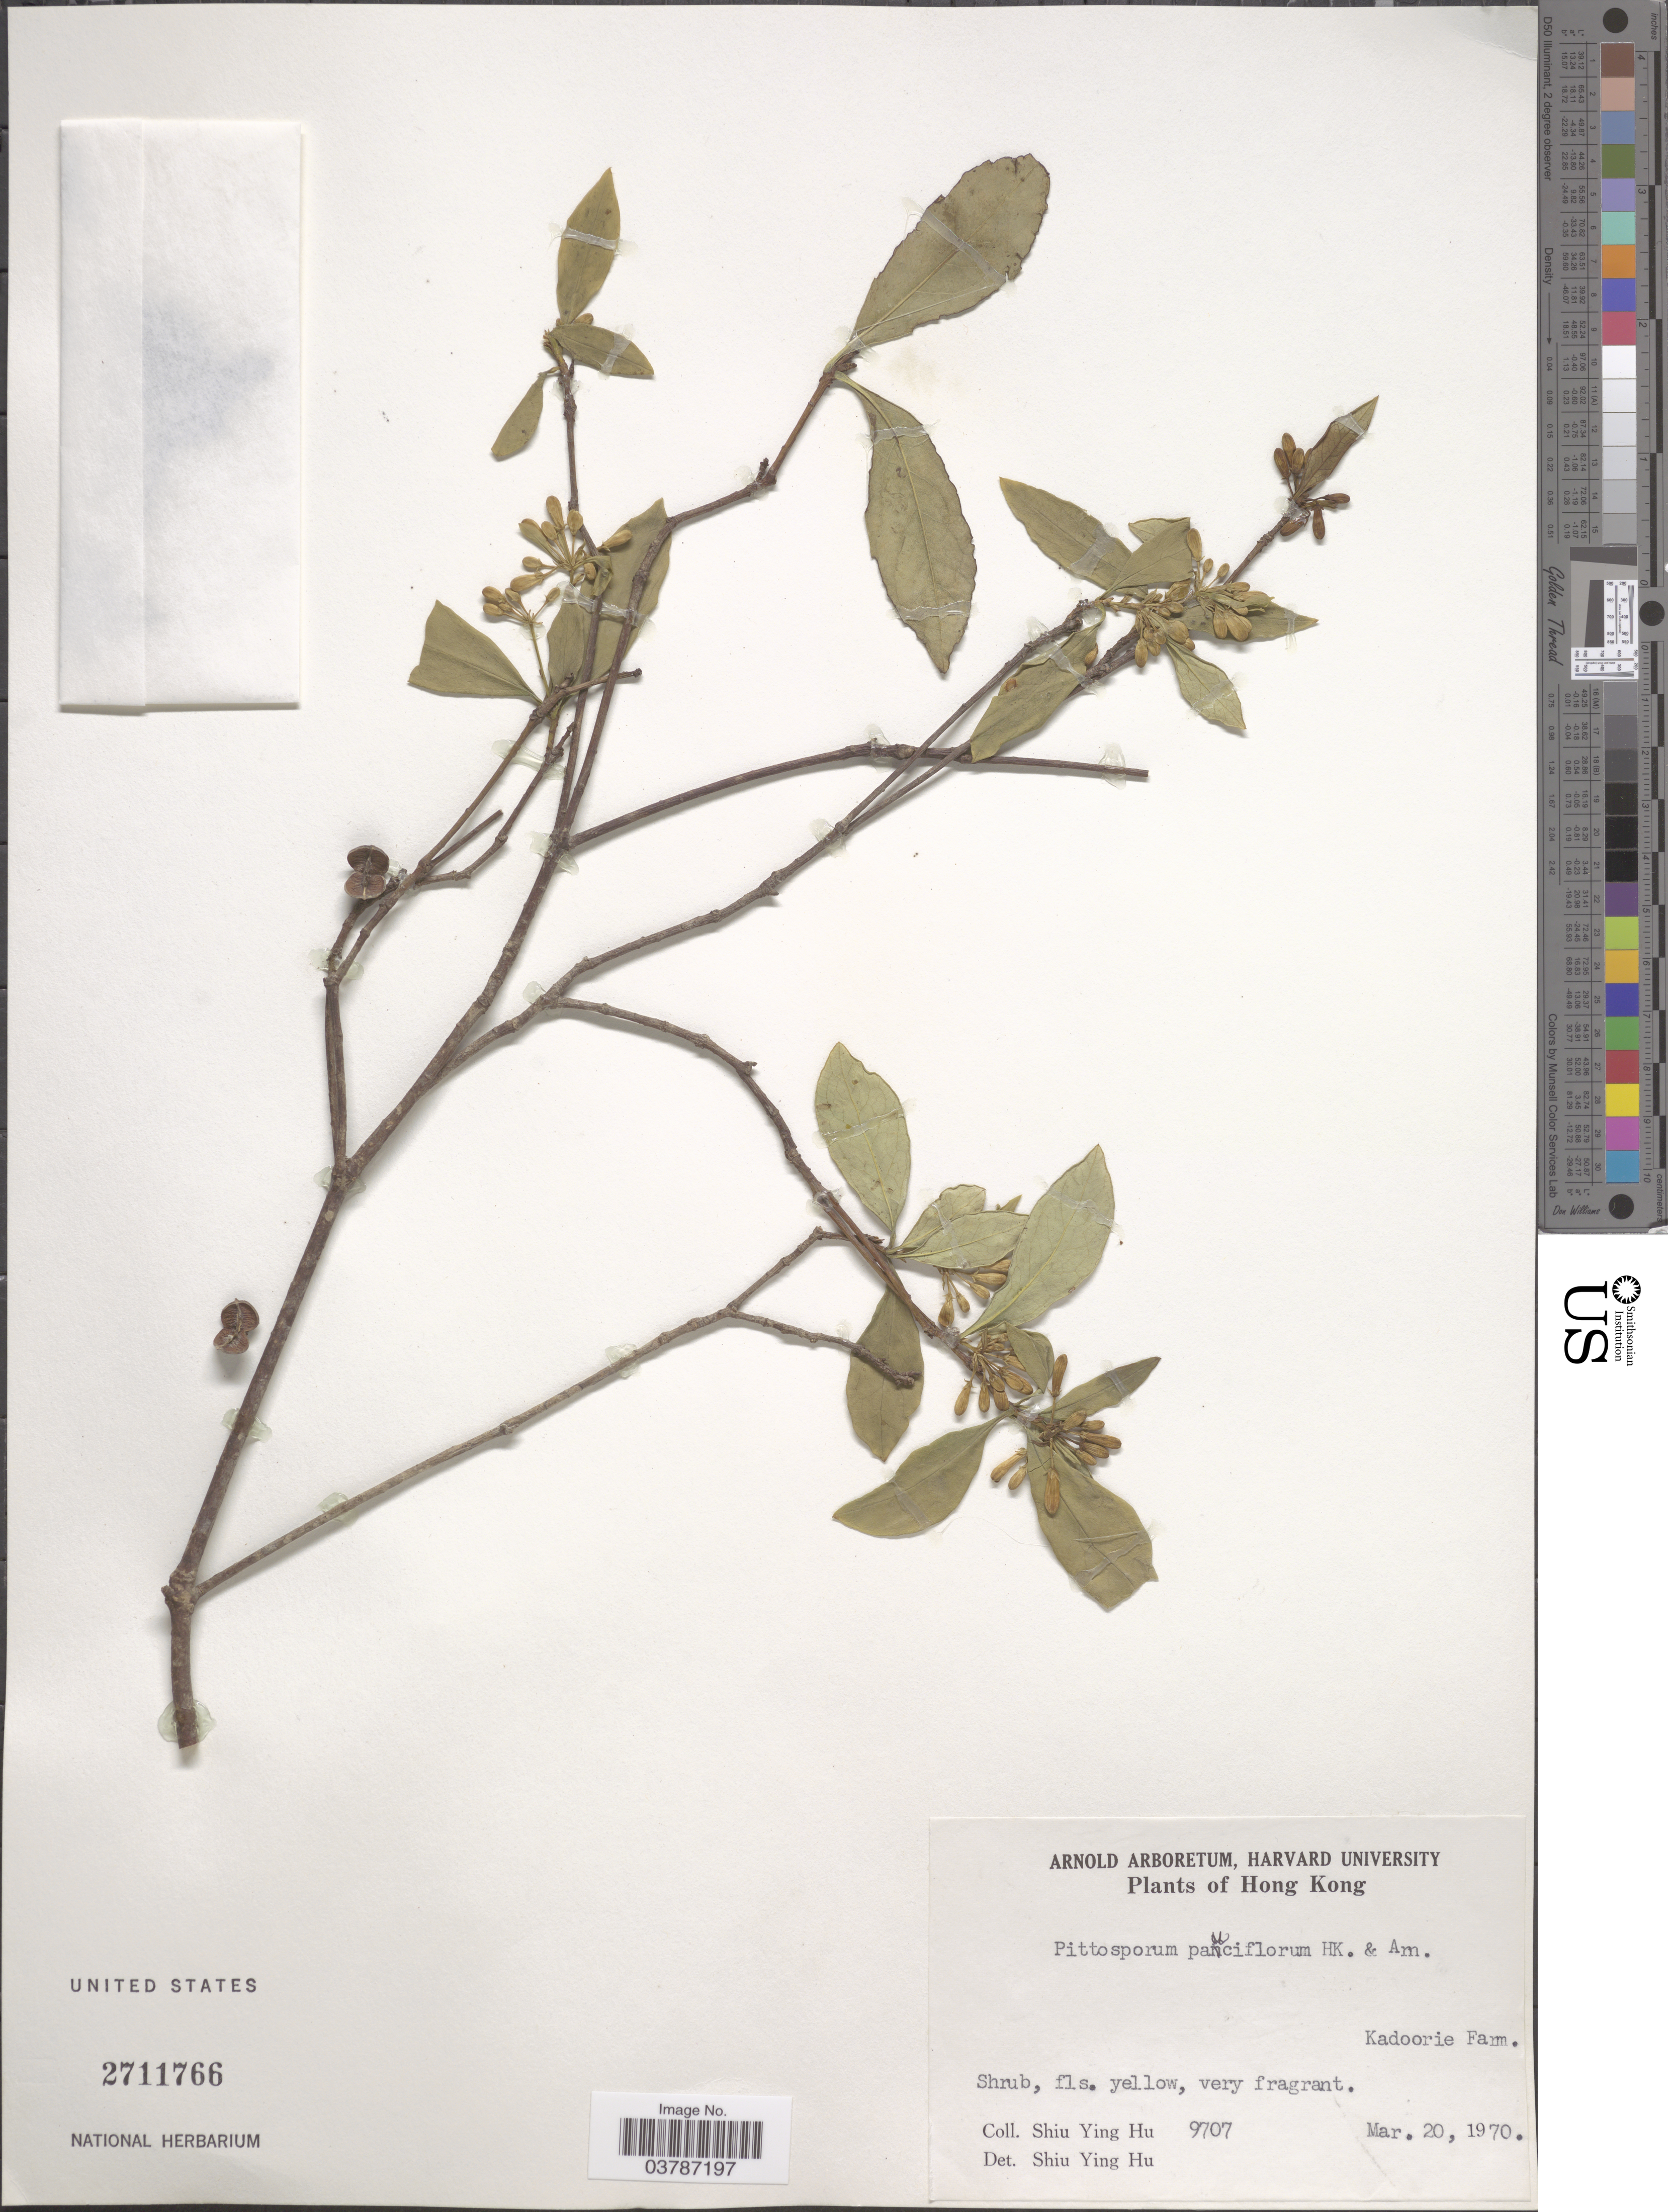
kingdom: Plantae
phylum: Tracheophyta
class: Magnoliopsida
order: Apiales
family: Pittosporaceae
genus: Pittosporum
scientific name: Pittosporum pauciflorum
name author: Hook. & Arn.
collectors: S. Y. Hu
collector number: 9707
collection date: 1970-03-20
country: China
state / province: Hong Kong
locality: Kadoorie Farm.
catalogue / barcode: US 2711766